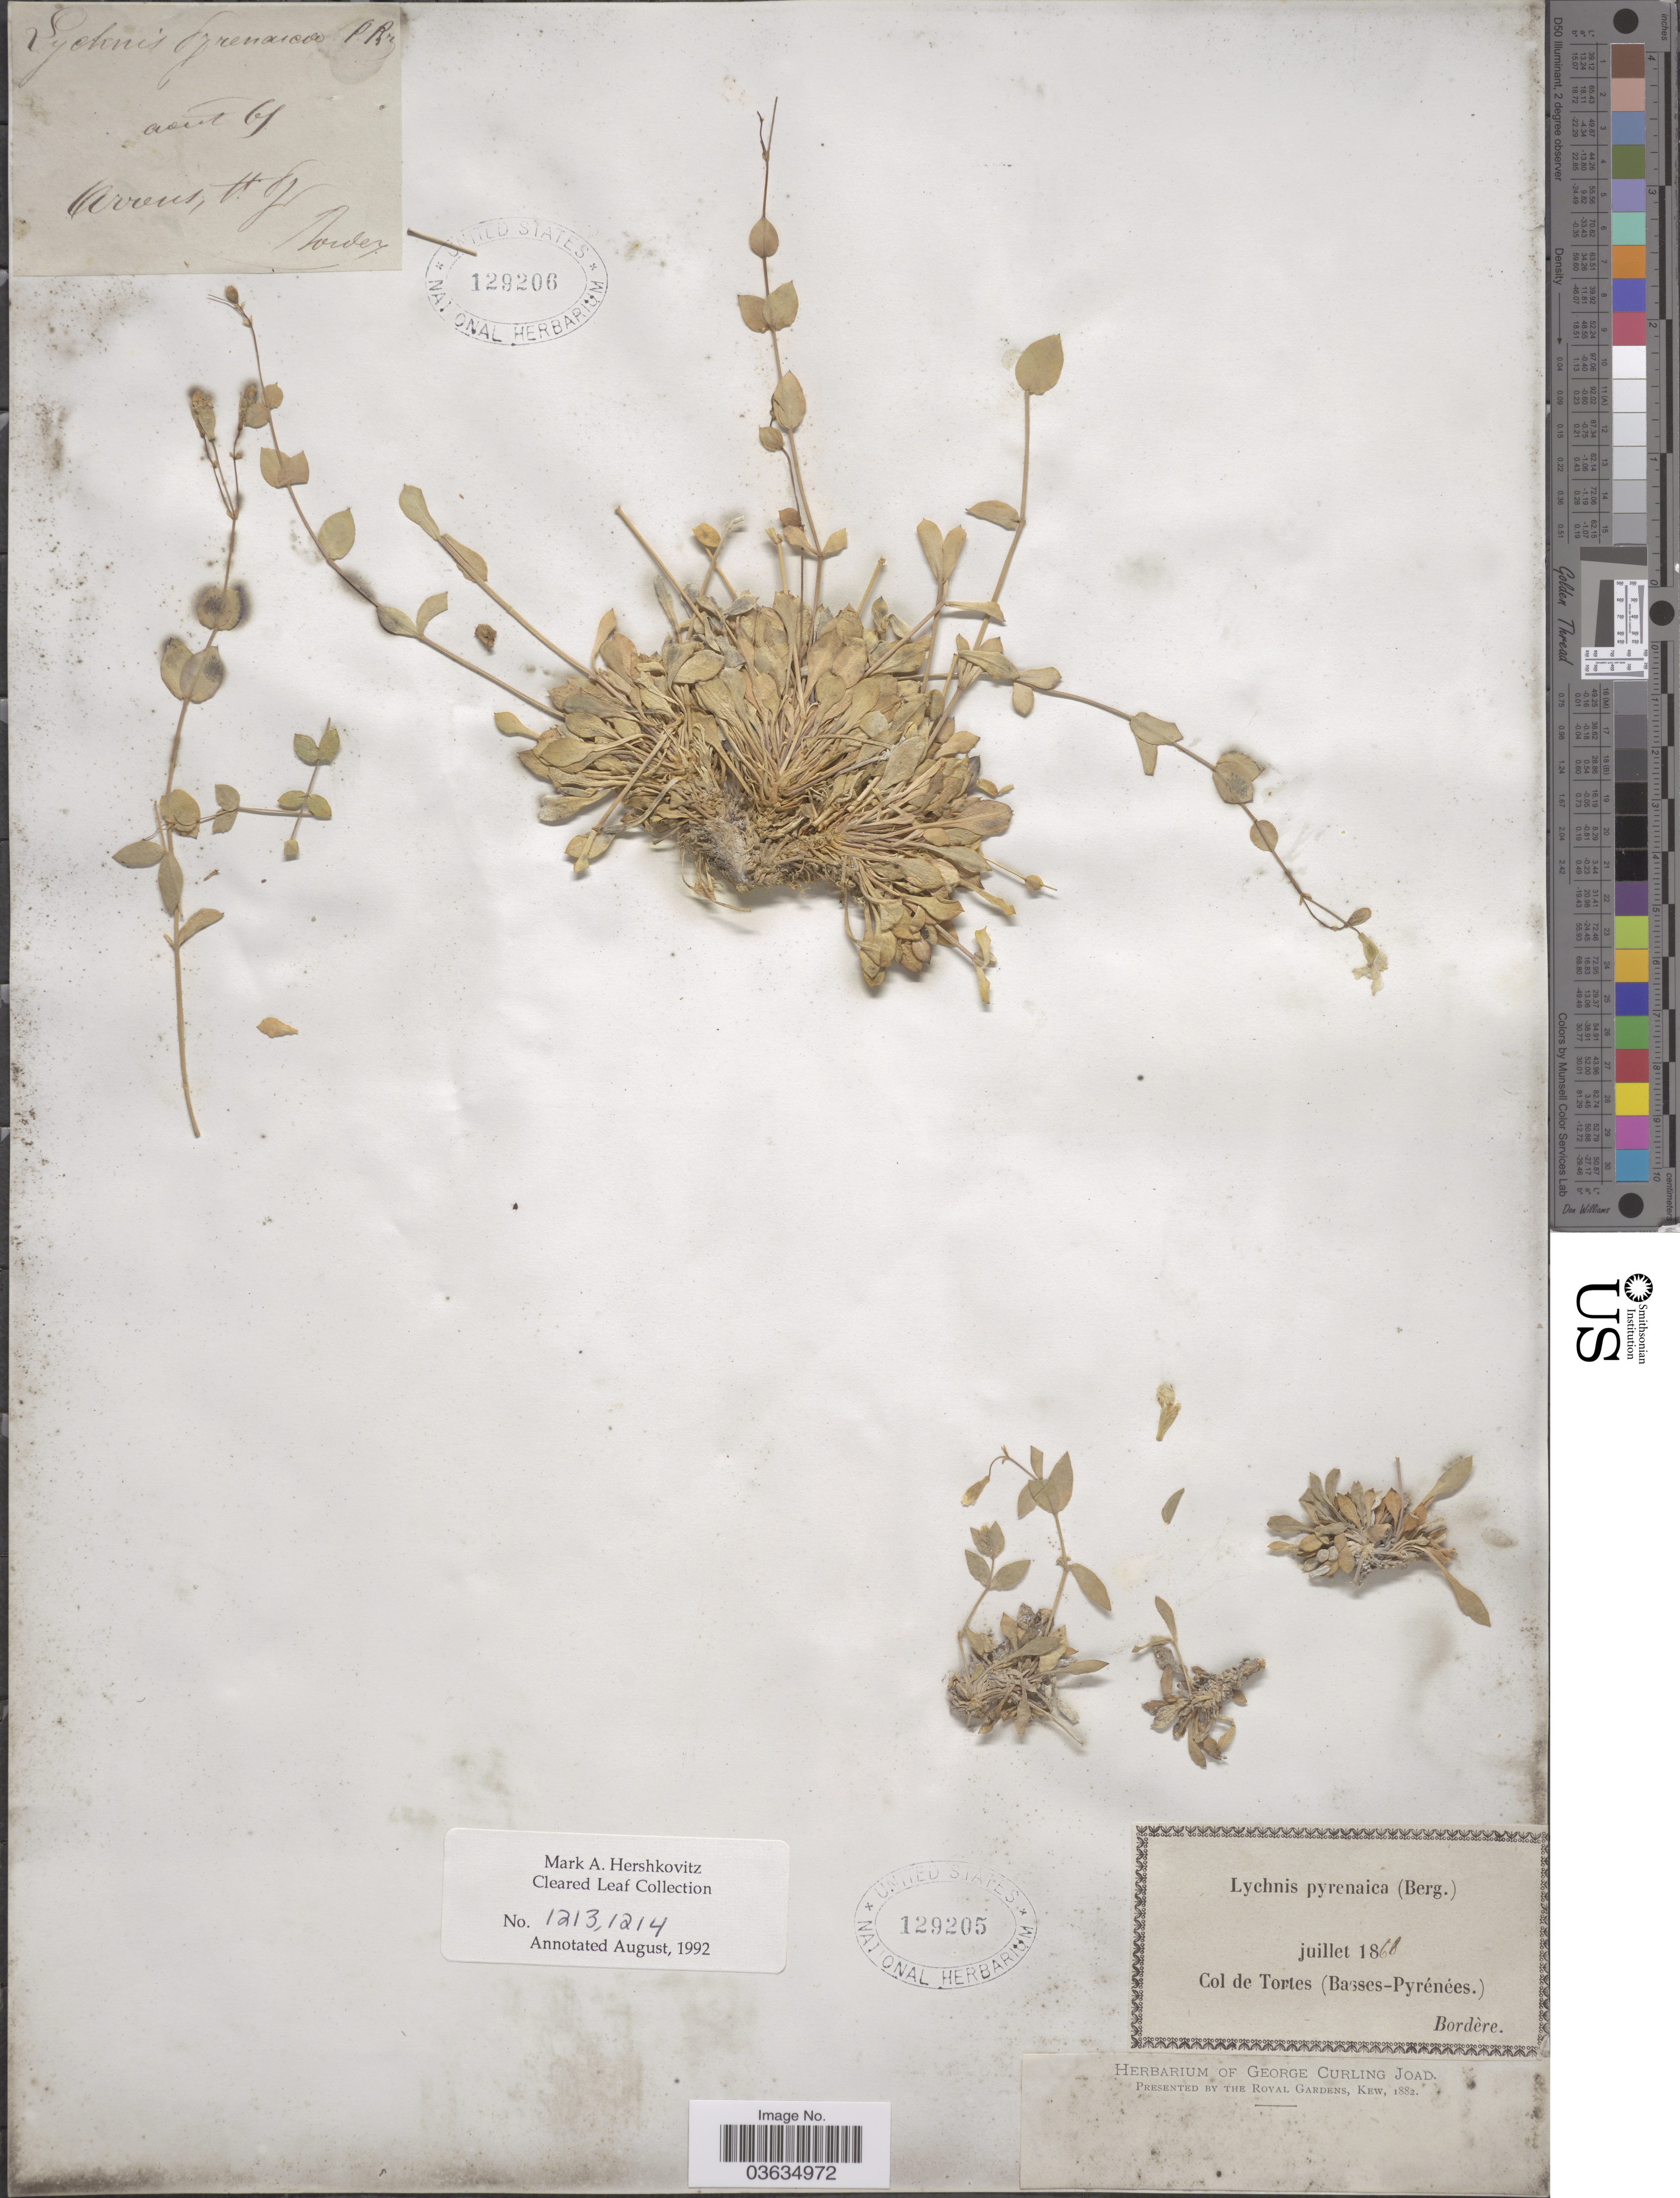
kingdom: Plantae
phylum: Tracheophyta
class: Magnoliopsida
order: Caryophyllales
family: Caryophyllaceae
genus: Petrocoptis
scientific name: Petrocoptis pyrenaica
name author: A. Braun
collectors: -. Bordère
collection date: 1868-07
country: France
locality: Col de Tortes (Basses-Pyrénées).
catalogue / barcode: US 129205